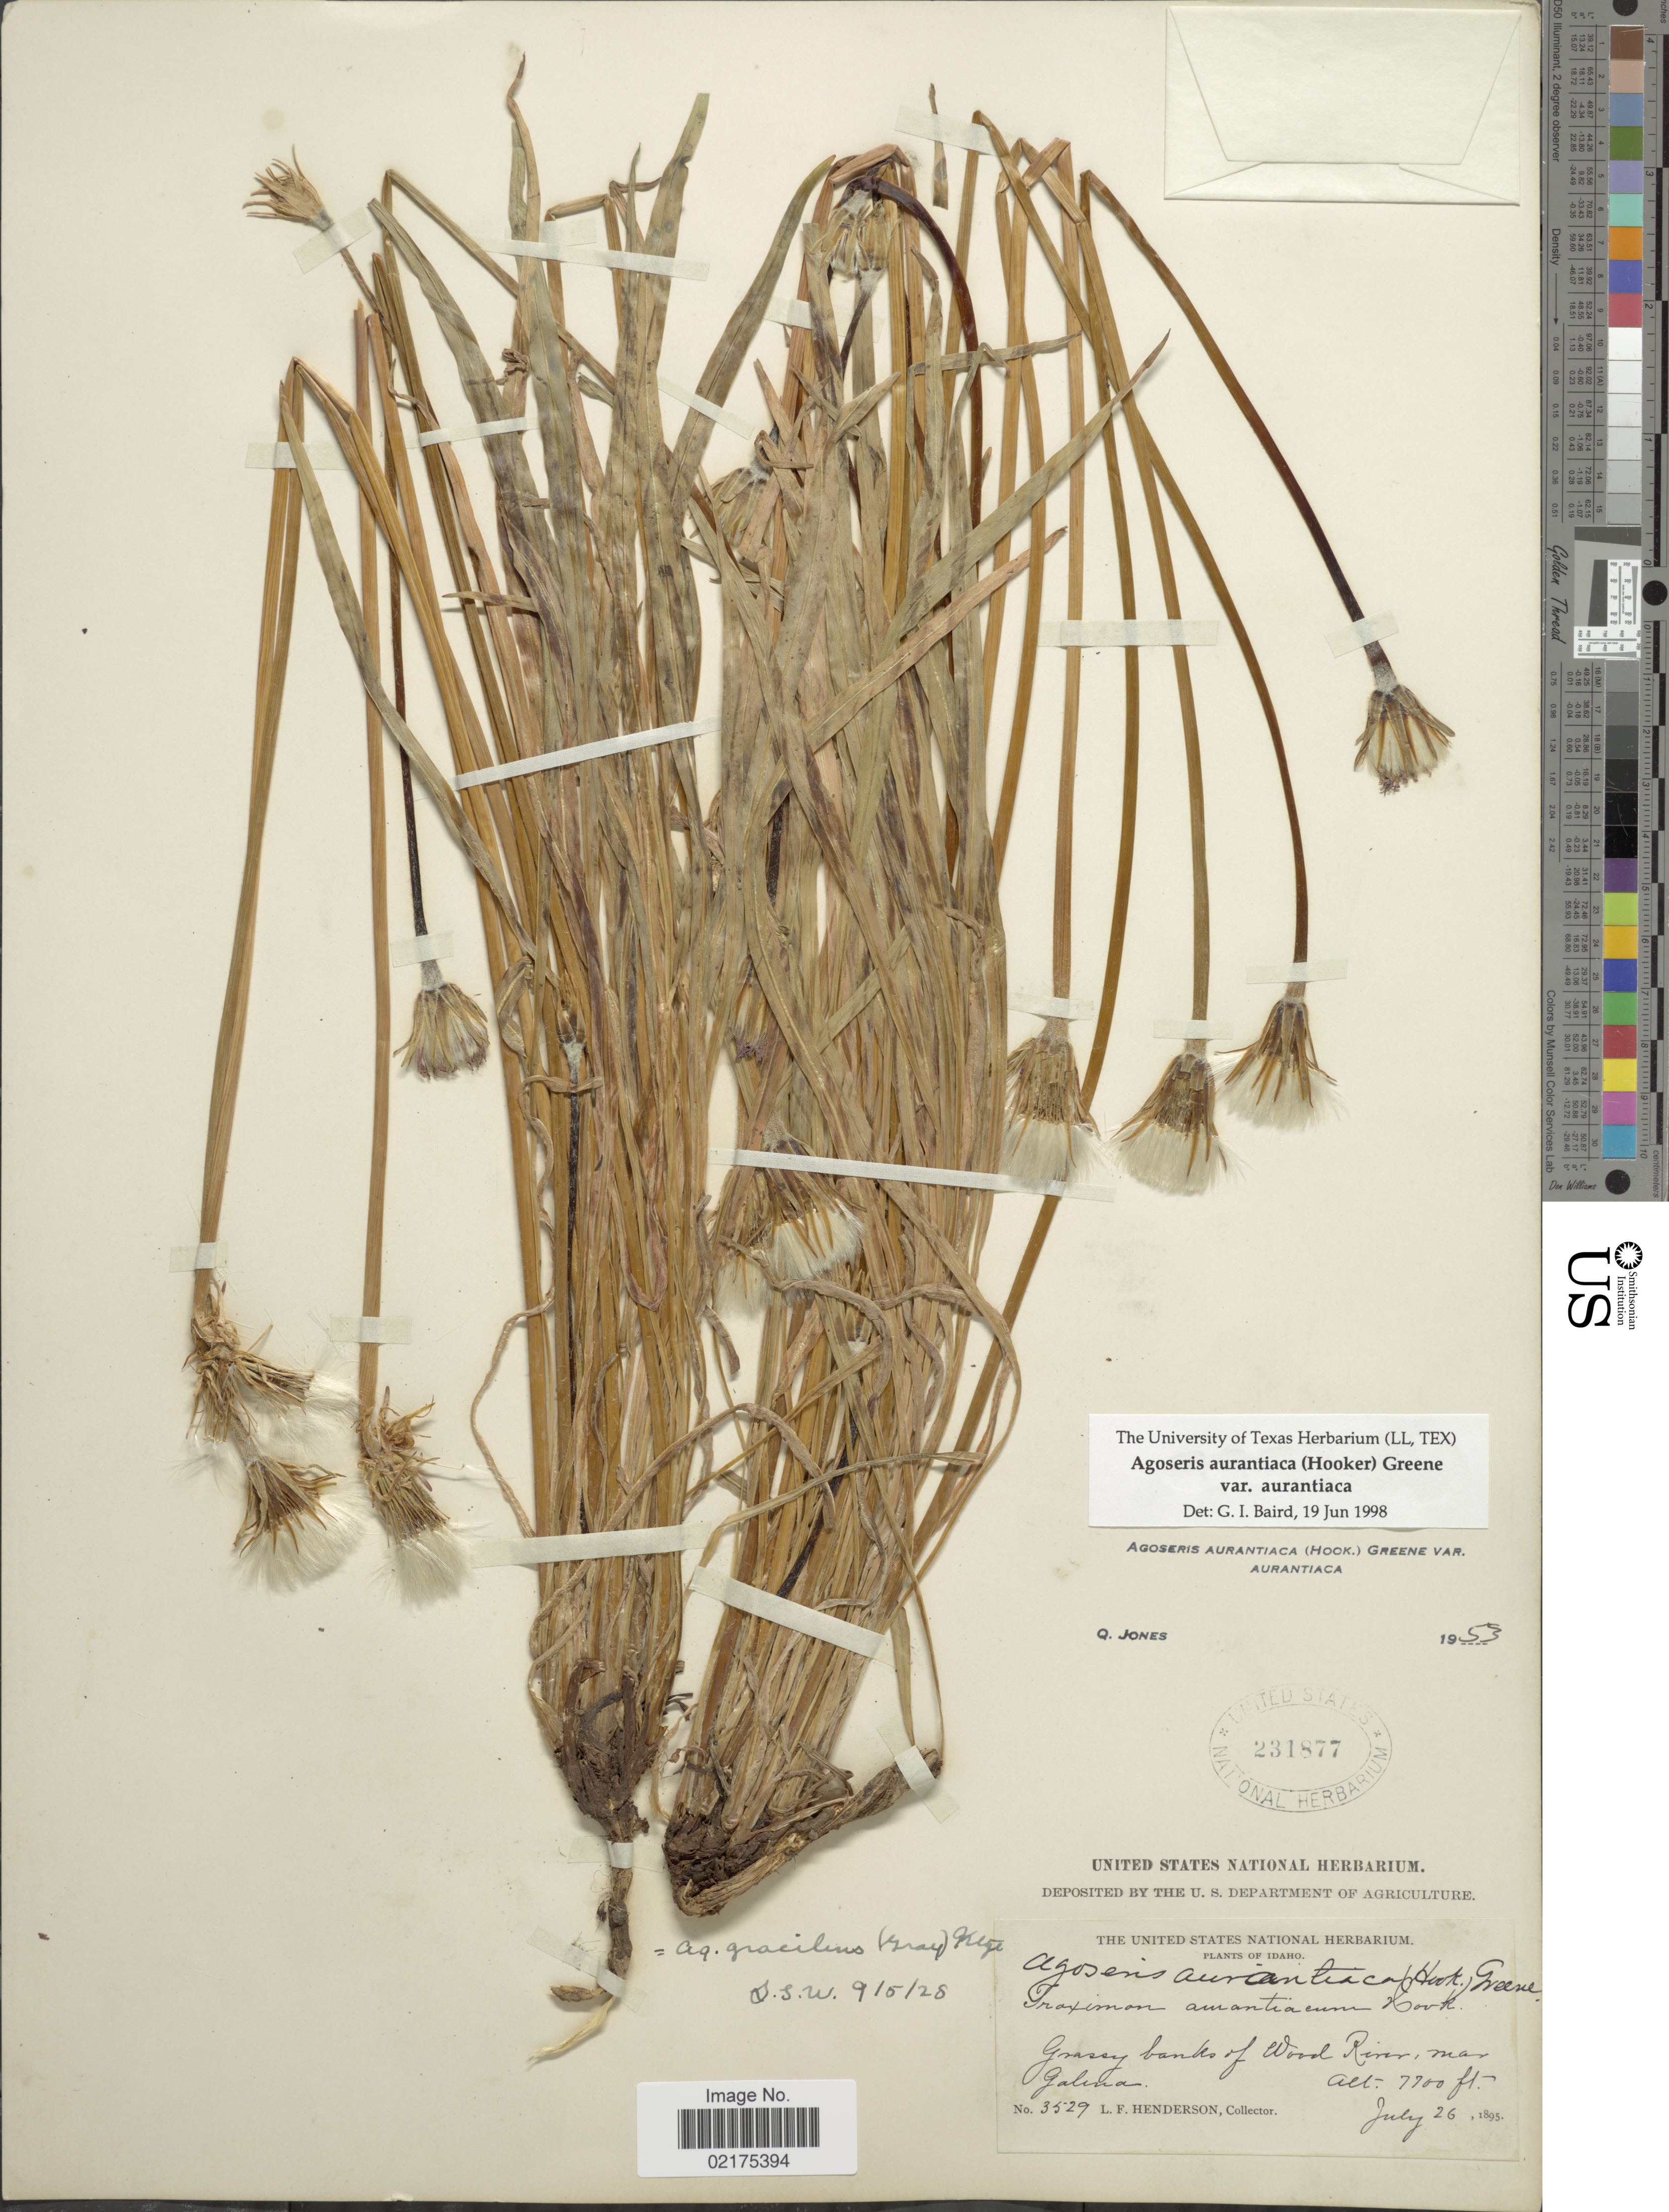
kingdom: Plantae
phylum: Tracheophyta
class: Magnoliopsida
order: Asterales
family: Asteraceae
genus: Agoseris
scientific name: Agoseris aurantiaca var. aurantiaca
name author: (Hook.) Greene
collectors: L. Henderson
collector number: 3529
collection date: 1895-07-26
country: United States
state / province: Idaho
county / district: Blaine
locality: Grassy banks of Wood River, near Galina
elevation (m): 2347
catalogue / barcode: US 231877